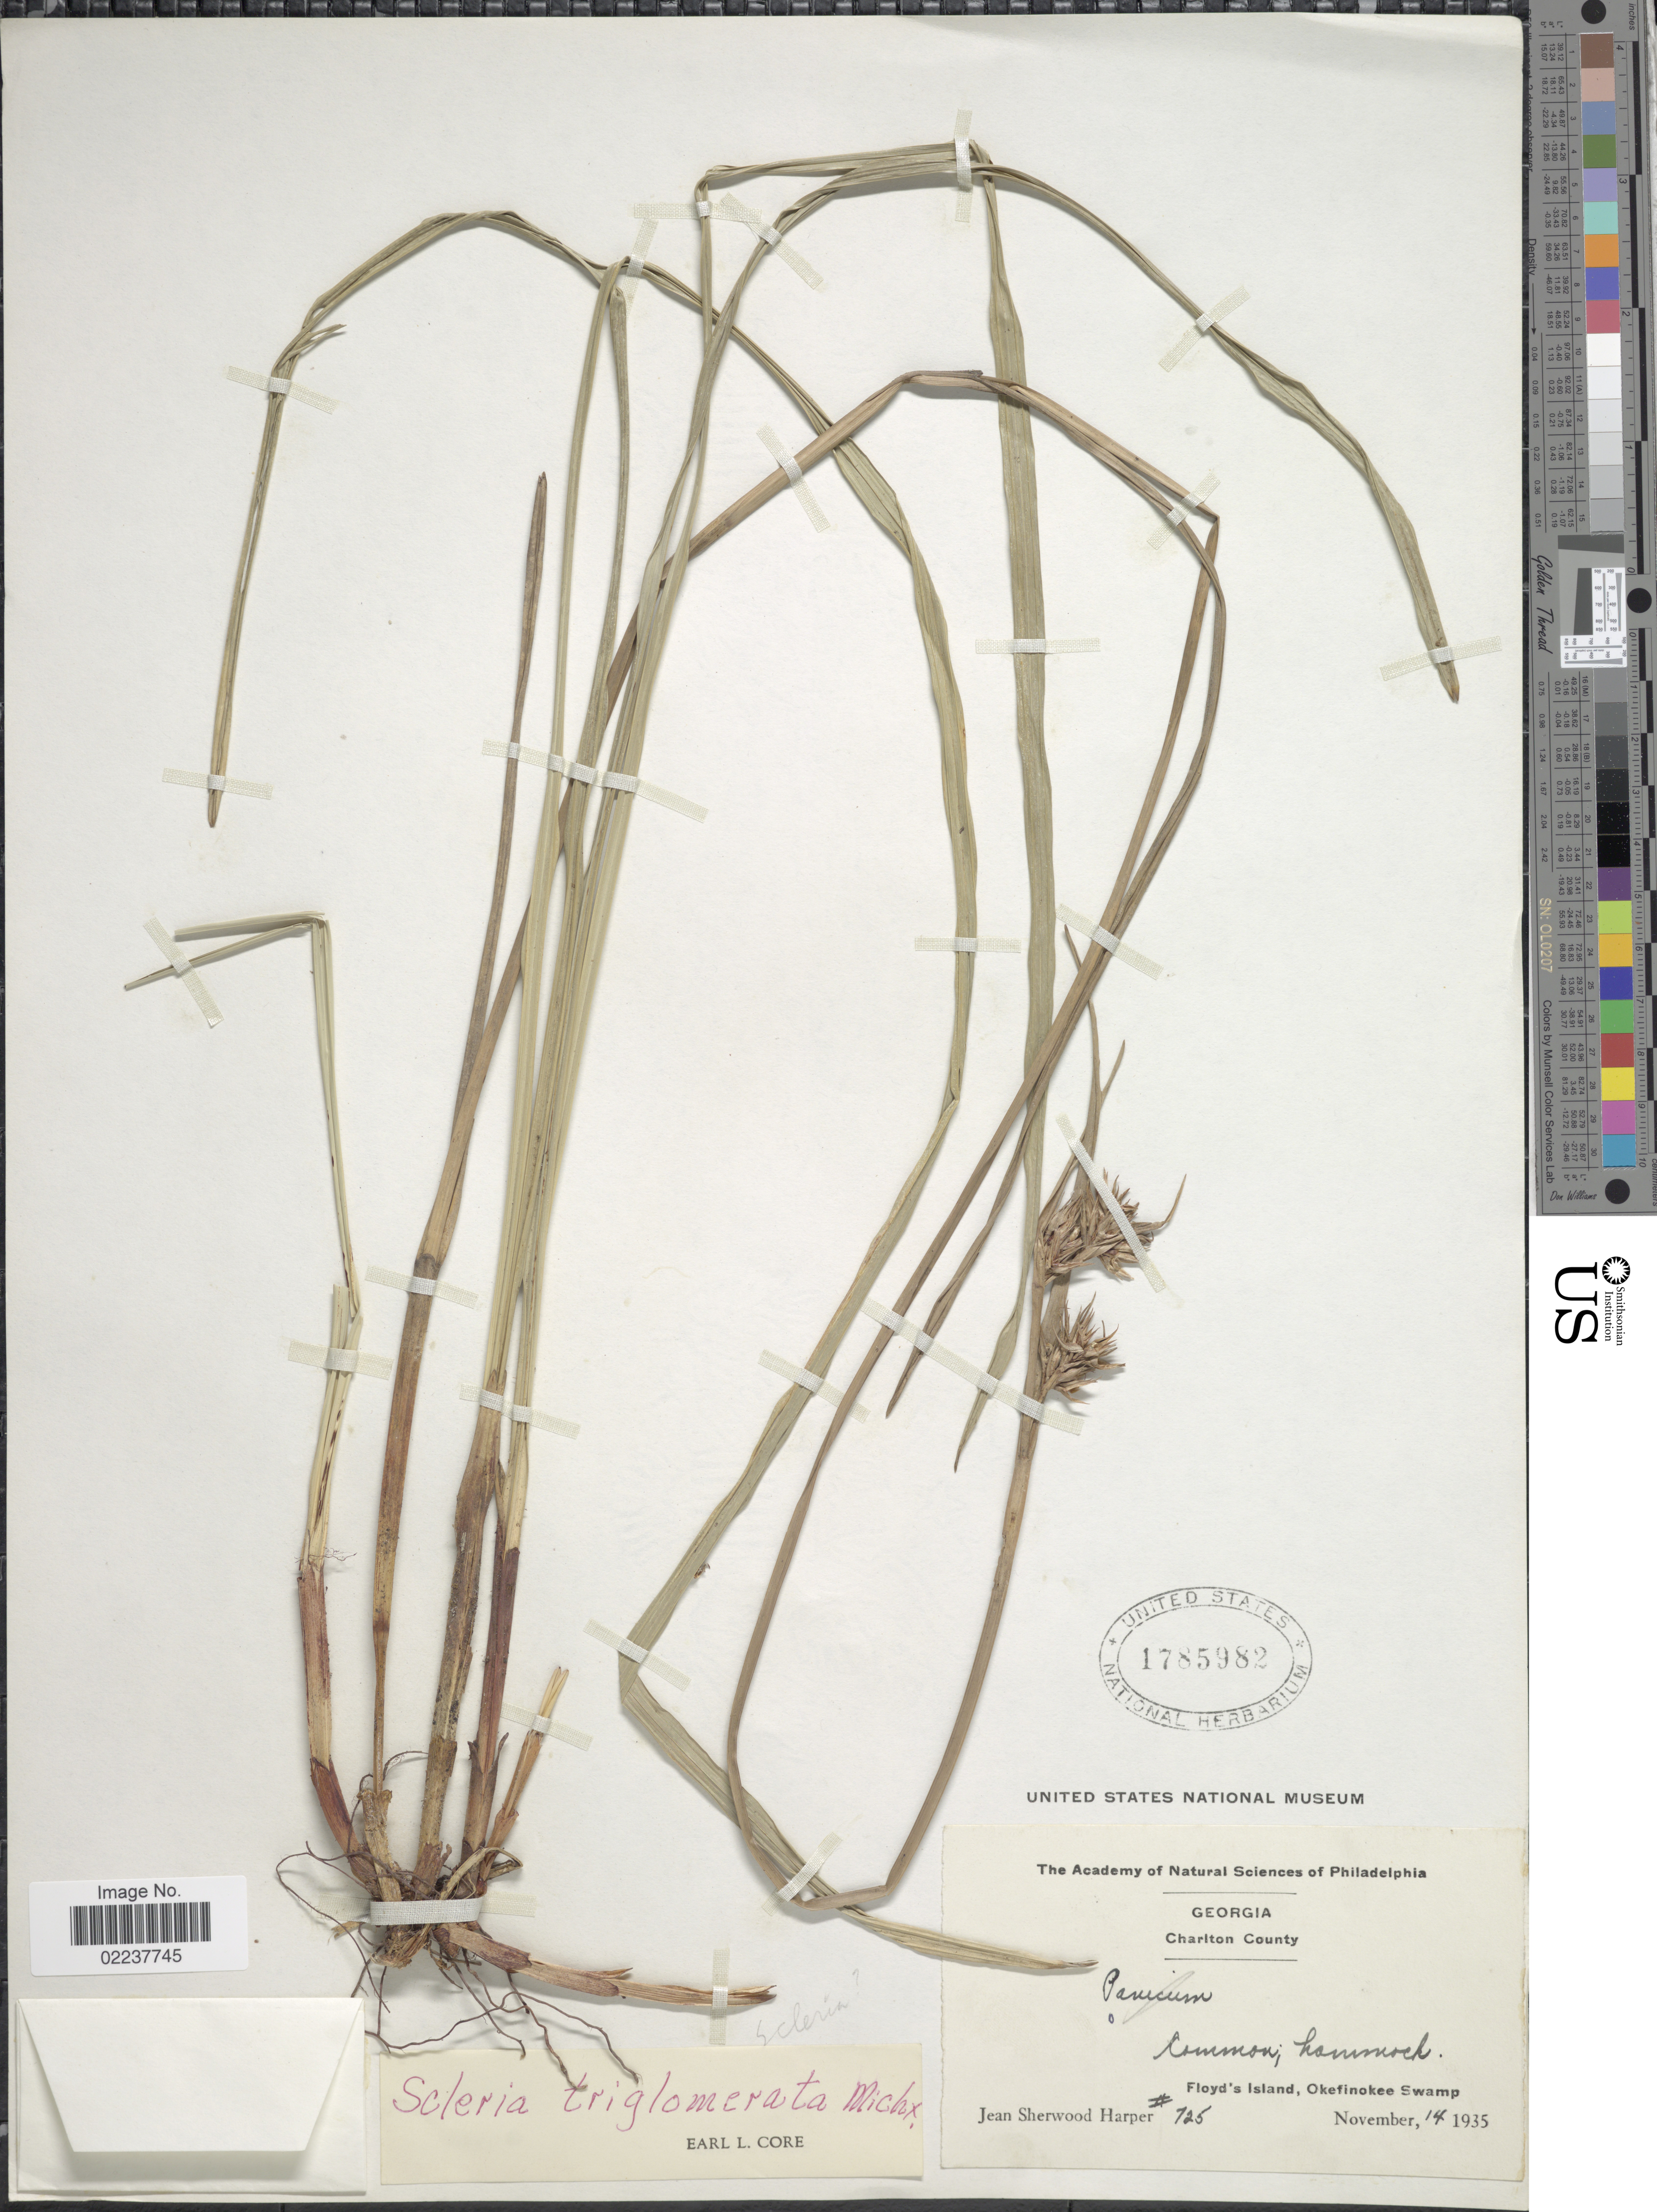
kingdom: Plantae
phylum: Tracheophyta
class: Liliopsida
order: Poales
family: Cyperaceae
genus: Scleria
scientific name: Scleria triglomerata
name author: Michx.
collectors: J. Harper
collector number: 725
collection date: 1935-11-14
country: United States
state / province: Georgia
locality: Charlton County, Floyd's Island, Okefinokee Swamp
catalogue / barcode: US 1785982